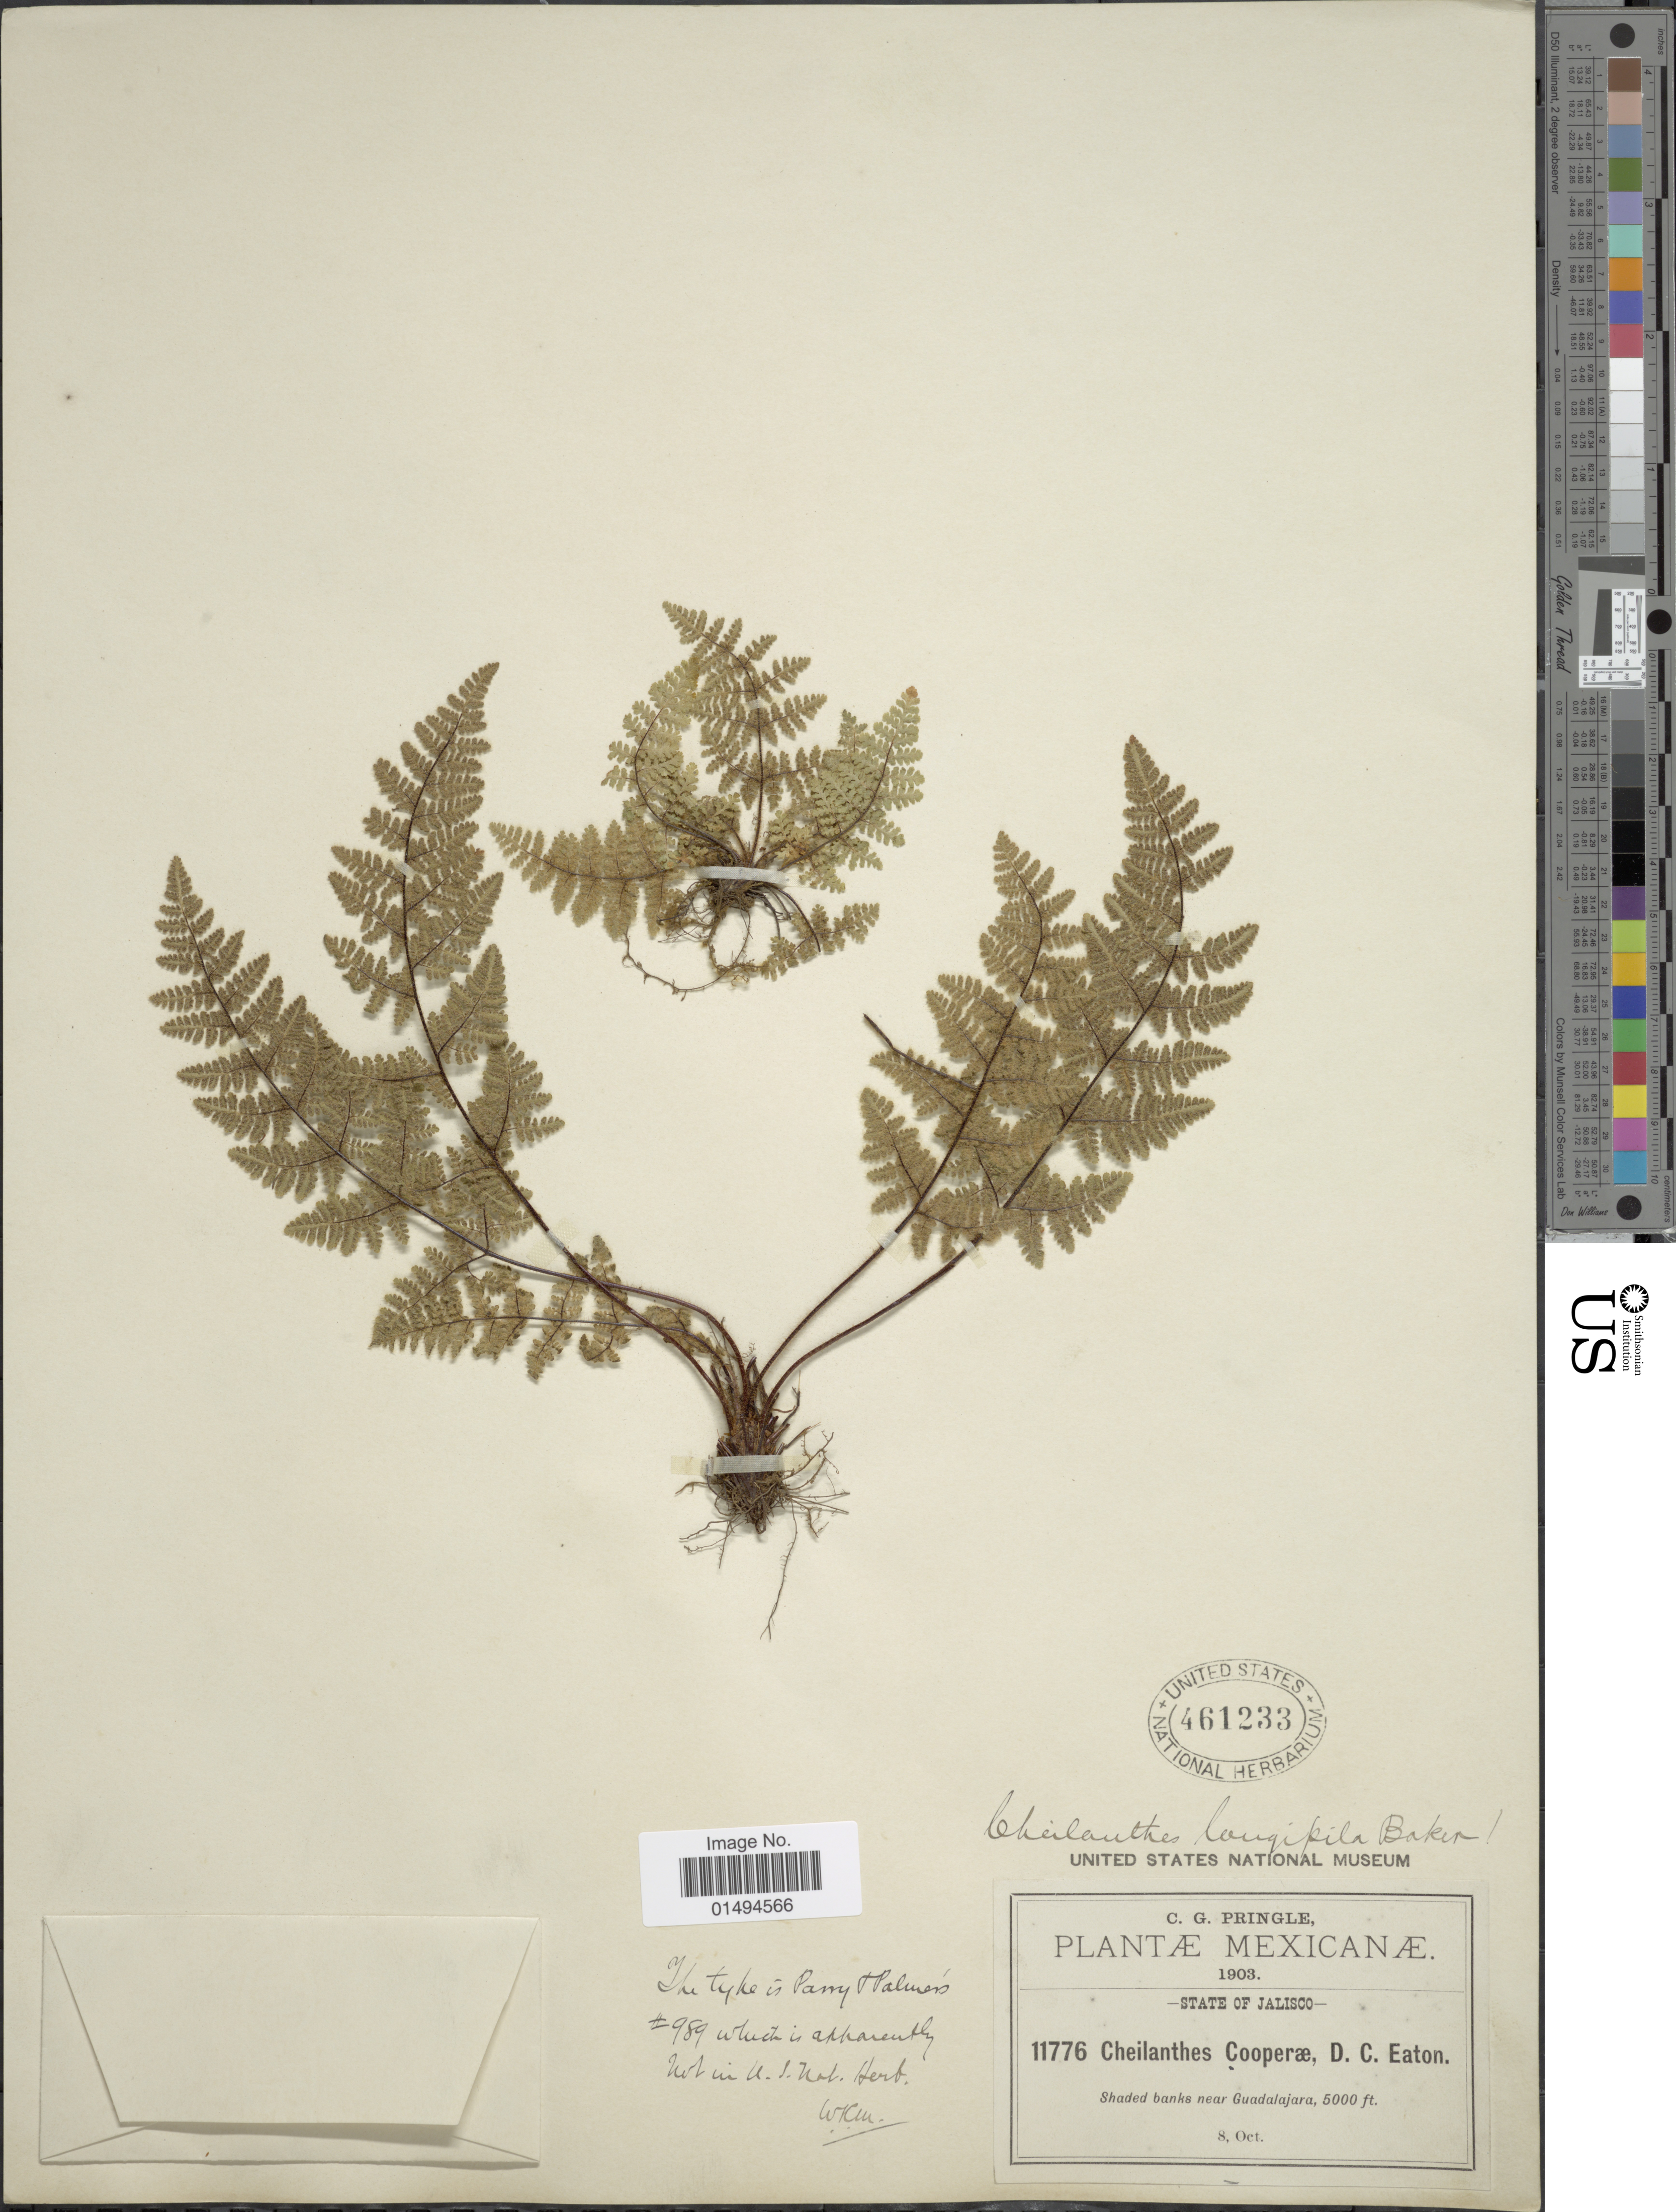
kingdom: Plantae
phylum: Tracheophyta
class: Polypodiopsida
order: Polypodiales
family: Pteridaceae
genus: Myriopteris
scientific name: Myriopteris longipila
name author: (Baker) Grusz & Windham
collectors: C. G. Pringle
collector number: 11776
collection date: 1903-10-08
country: Mexico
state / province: Jalisco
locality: Shaded banks near Guadalajara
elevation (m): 1524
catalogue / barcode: US 461233